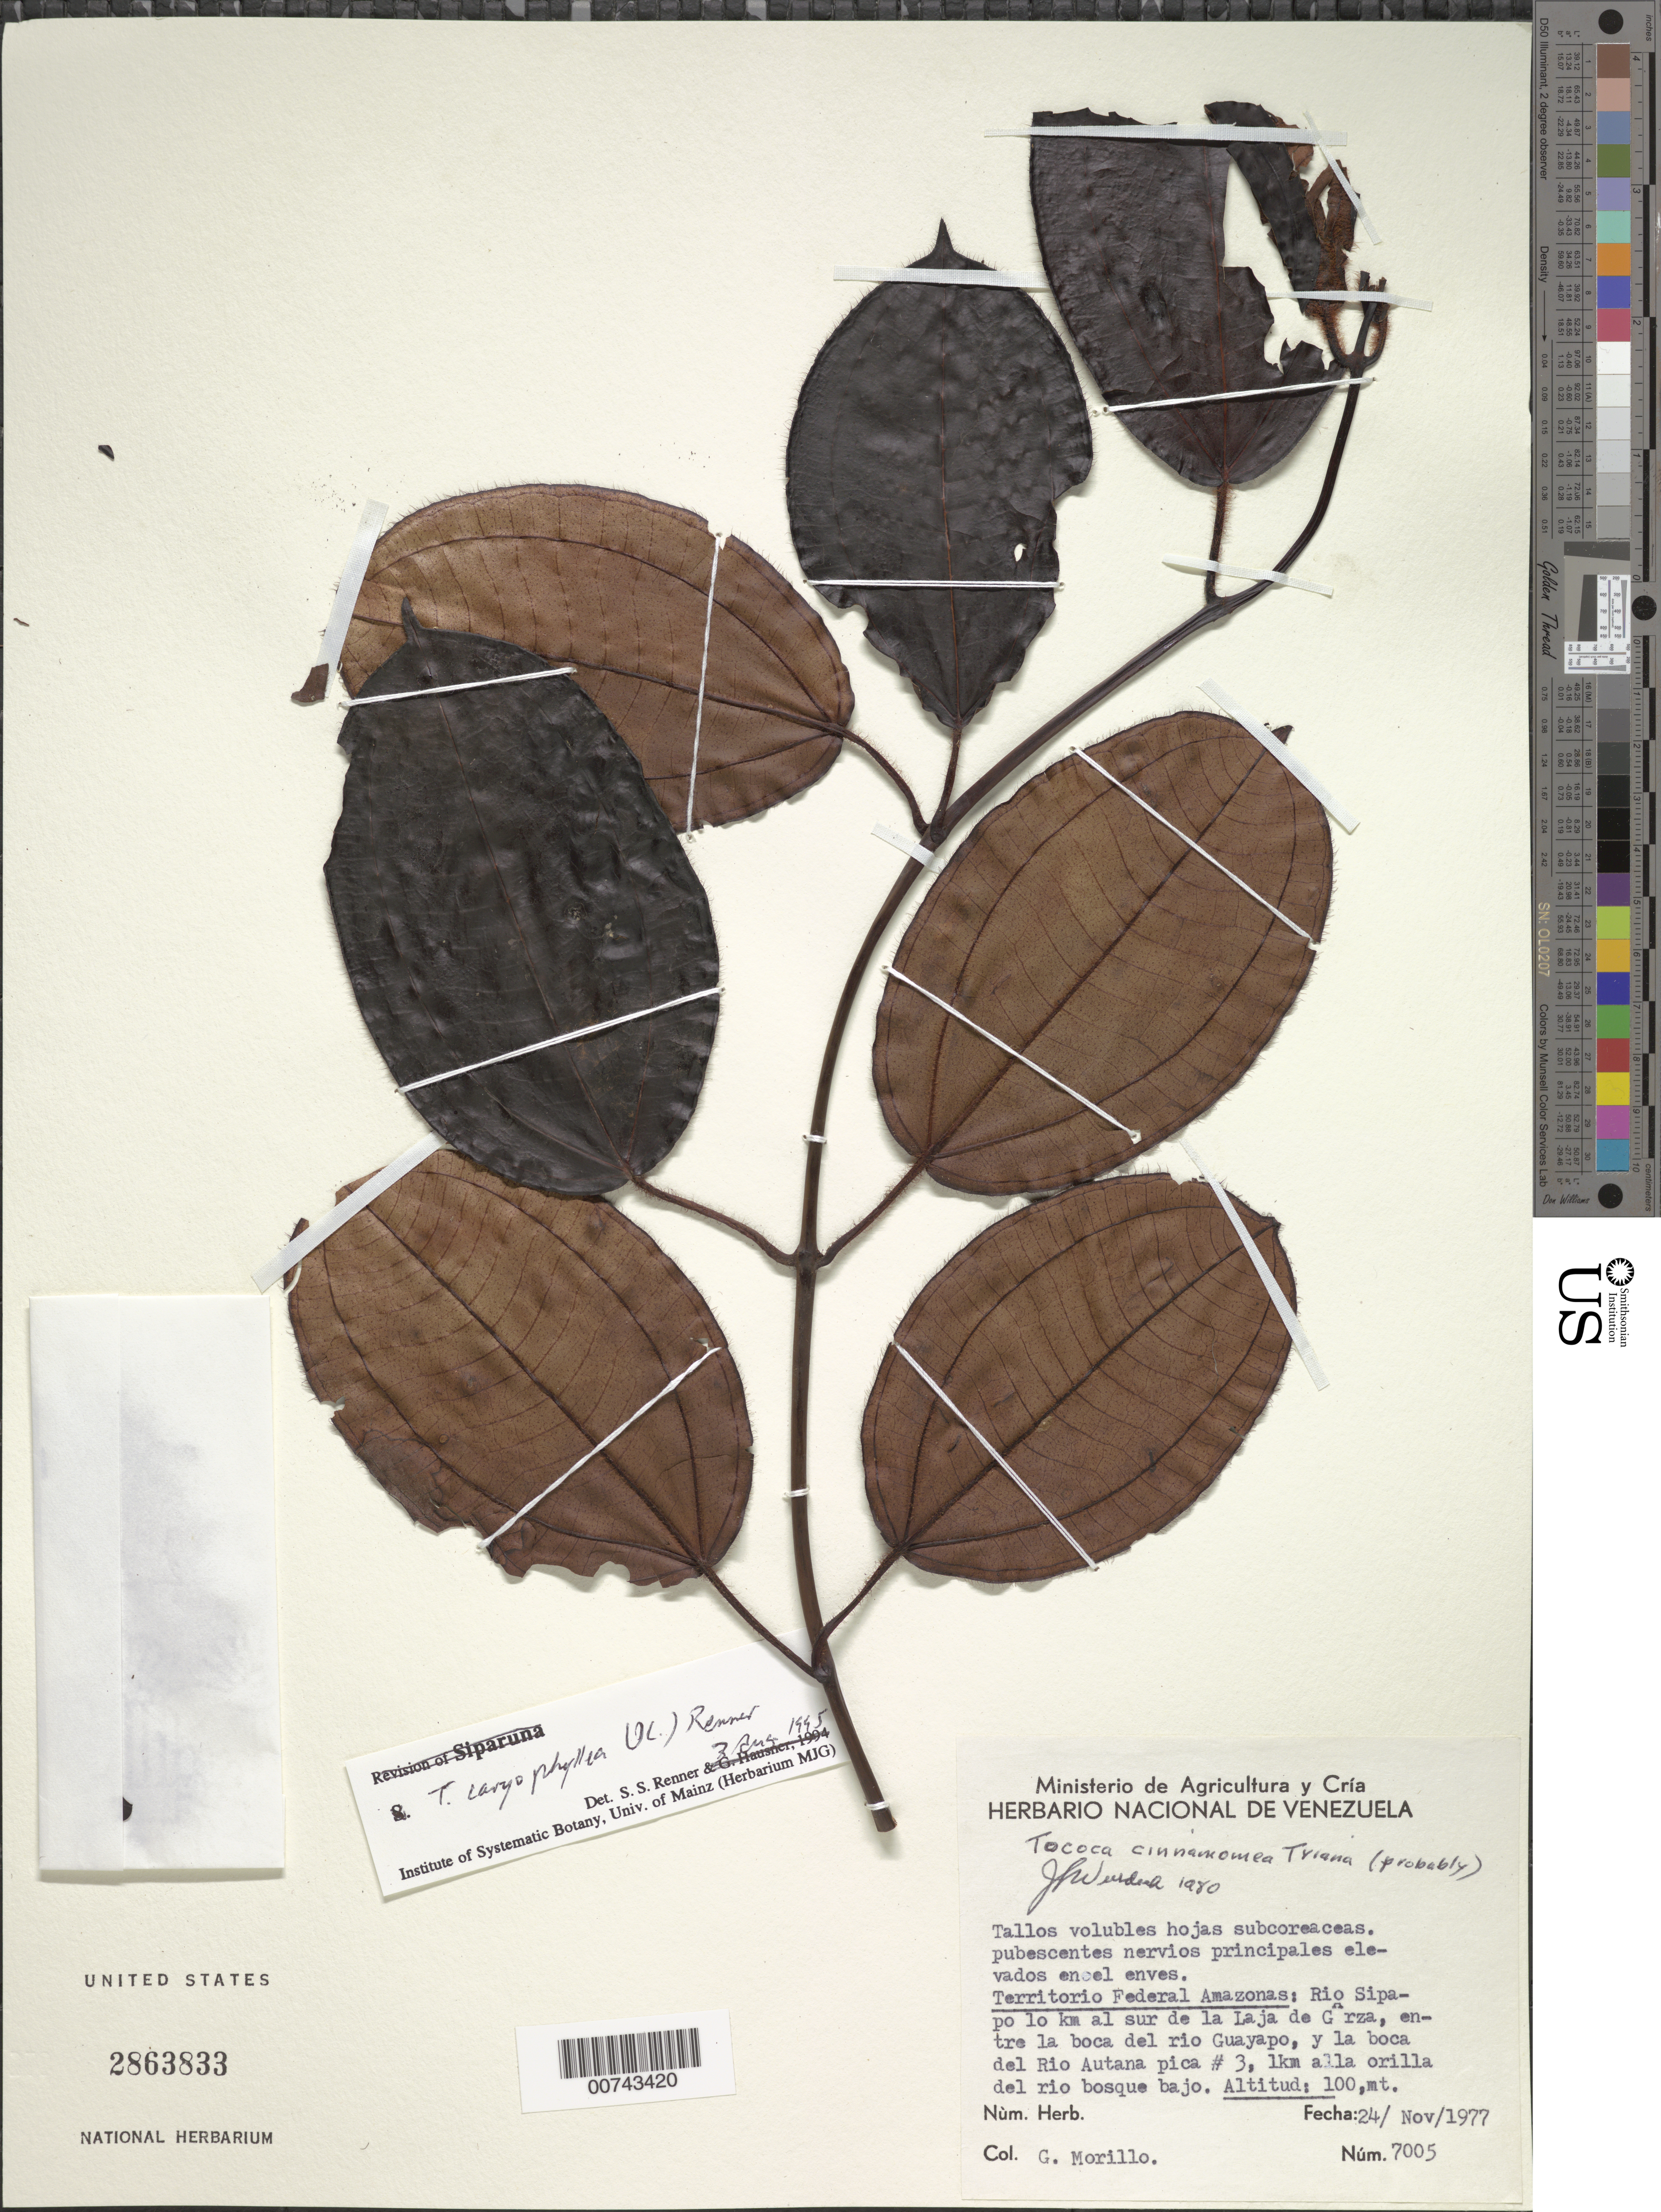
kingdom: Plantae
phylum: Tracheophyta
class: Magnoliopsida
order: Myrtales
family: Melastomataceae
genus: Tococa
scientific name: Tococa caryophyllea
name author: (DC.) S.S. Renner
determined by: Renner, S. S.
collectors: G. Morillo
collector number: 7005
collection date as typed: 24-Nov-77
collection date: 1977-11-24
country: Venezuela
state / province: Amazonas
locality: Río Sipapo, 10 km al sur de La Laja de Garza; entre la boca del Rio Guayapo y la boca del Rio Autana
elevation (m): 100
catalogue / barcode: US 2863833